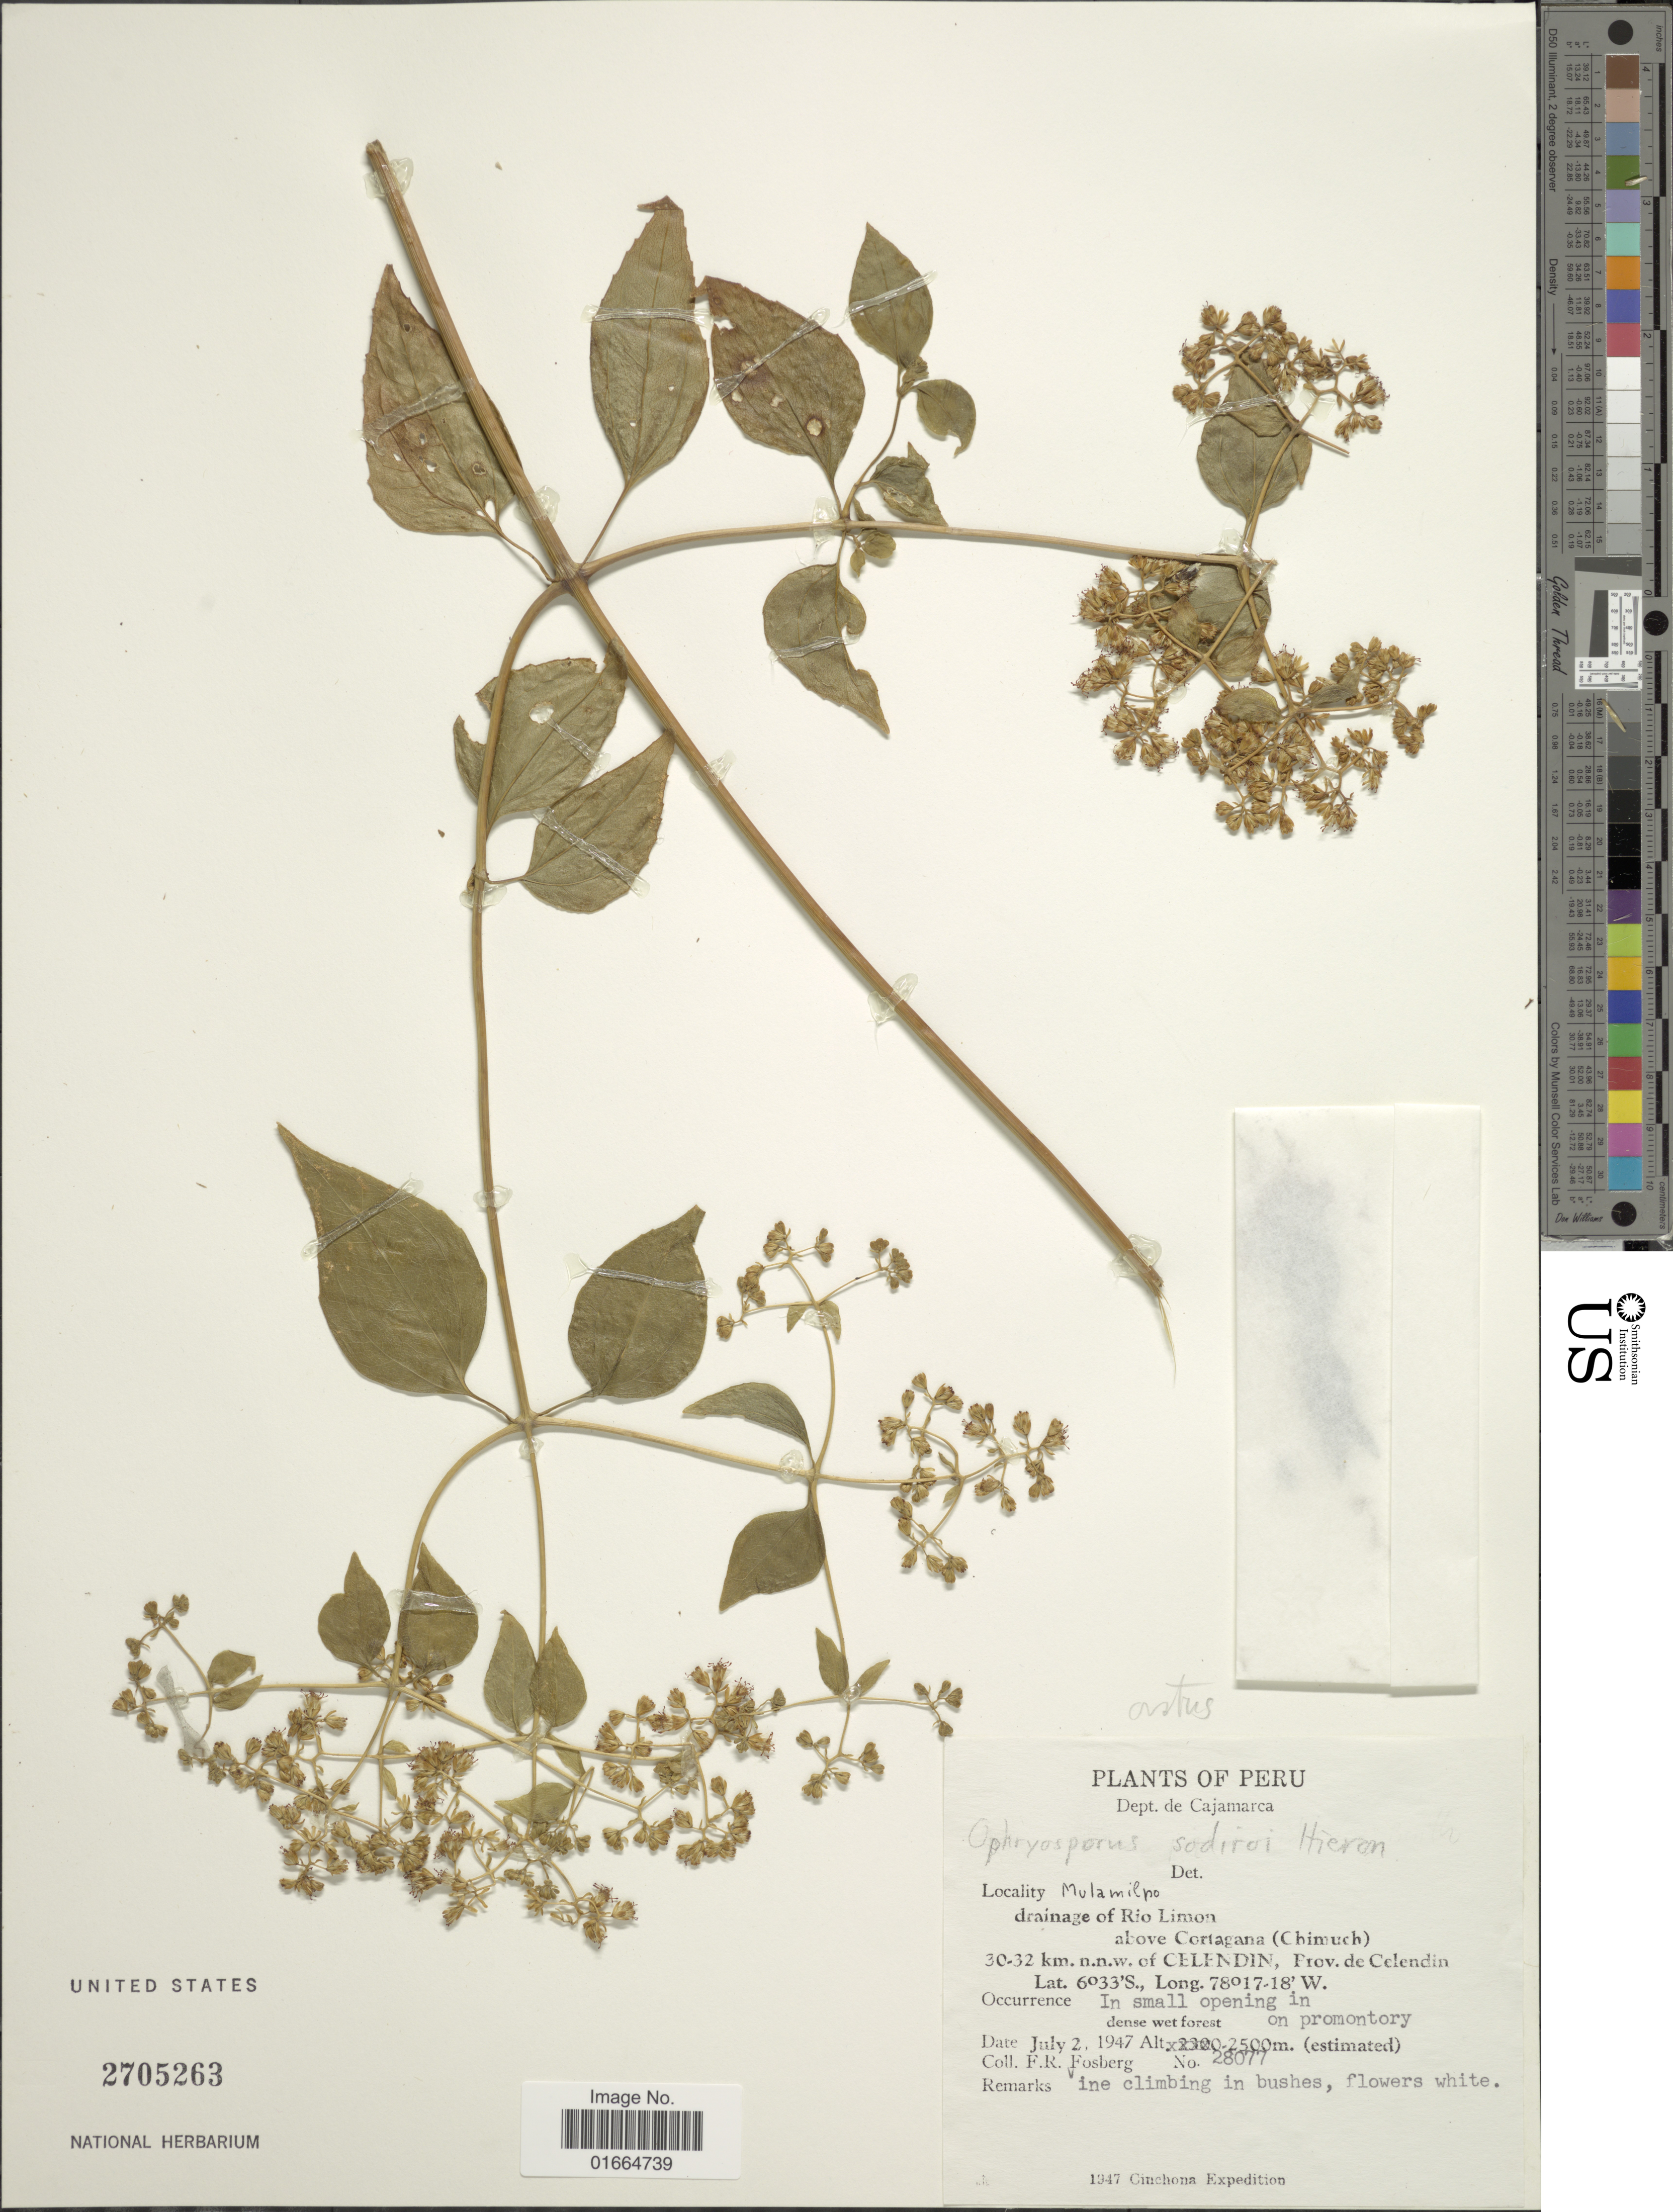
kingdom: Plantae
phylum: Tracheophyta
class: Magnoliopsida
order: Asterales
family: Asteraceae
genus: Ophryosporus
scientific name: Ophryosporus ovatus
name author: B.L. Rob.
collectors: F. R. Fosberg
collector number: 28077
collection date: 1947-07-02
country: Peru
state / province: Cajamarca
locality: Dept. de Cajamarca, Mulamilpo, drainage of Rio Limon, above Cortagana (Chimuch), 30-32 km n.n.w. of Celendin, Prov. de Celendin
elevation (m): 2500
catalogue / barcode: US 2705263